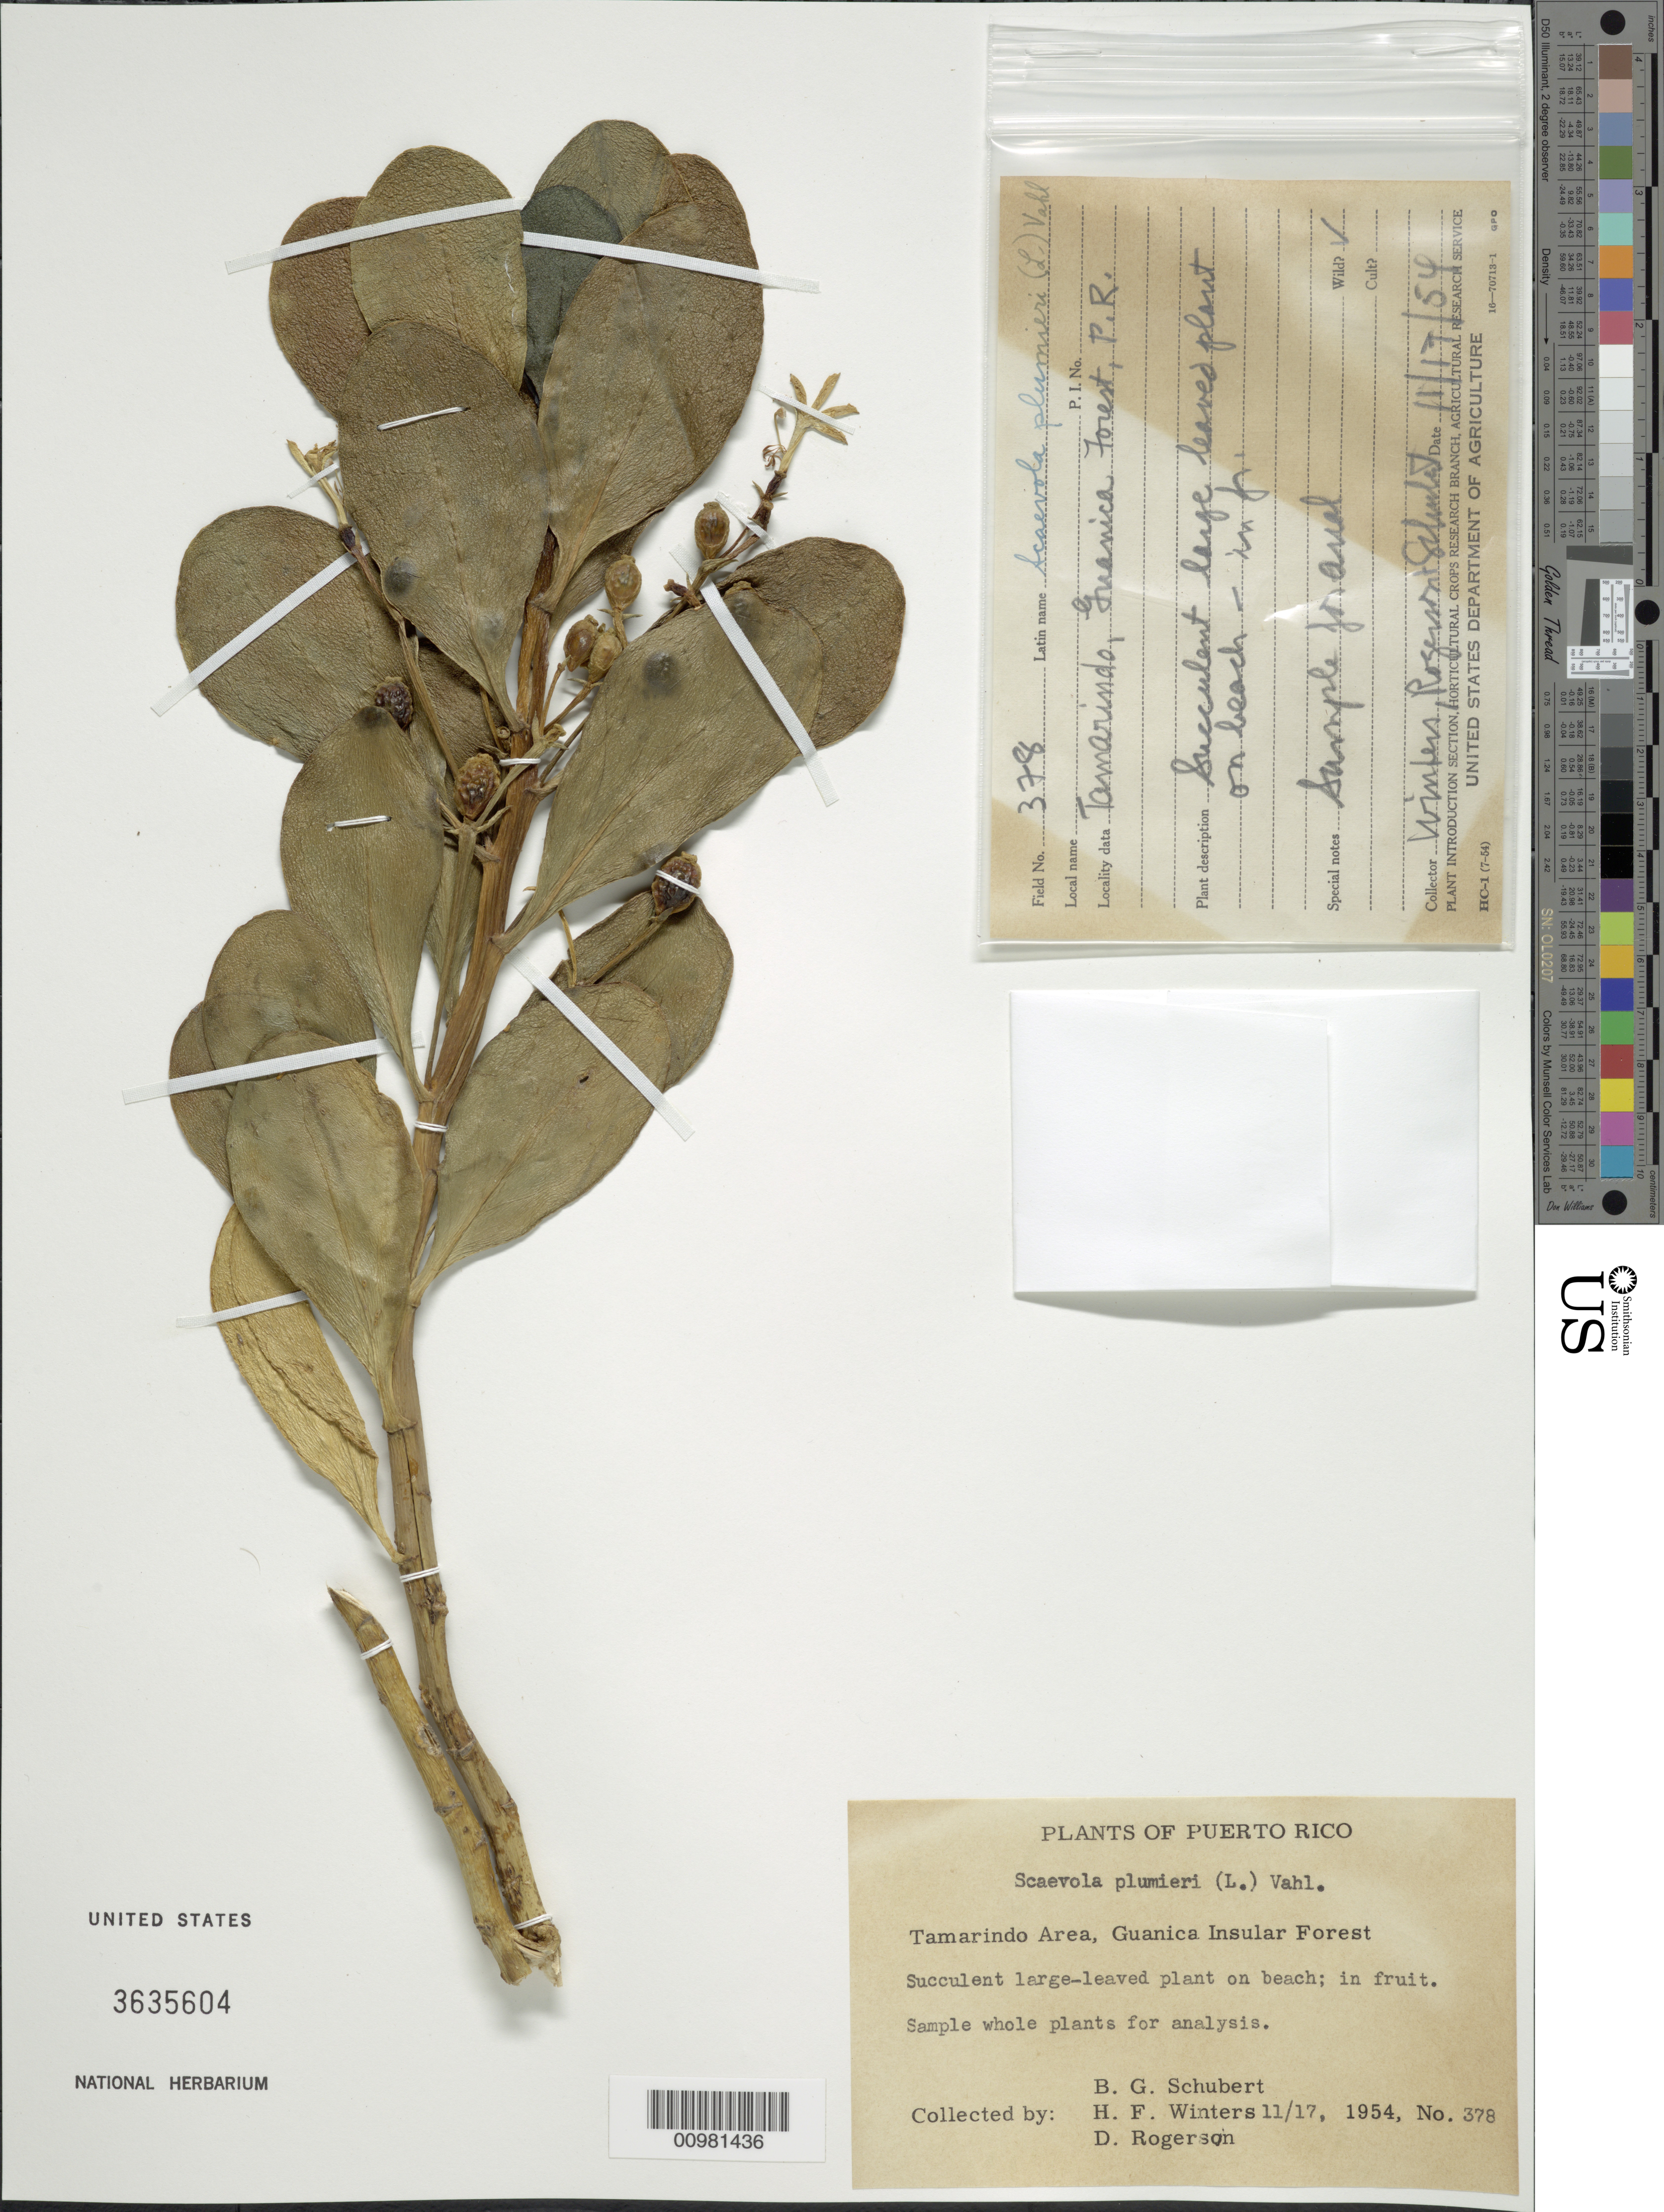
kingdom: Plantae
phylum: Tracheophyta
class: Magnoliopsida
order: Asterales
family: Goodeniaceae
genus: Scaevola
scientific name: Scaevola plumieri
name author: (L.) Vahl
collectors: B. Schubert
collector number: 378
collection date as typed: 17 Nov 1954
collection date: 1954-11-17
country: Puerto Rico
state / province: Guánica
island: Puerto Rico I.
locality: Guanica Insular Forest, Tamarindo Area.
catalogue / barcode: US 3635604